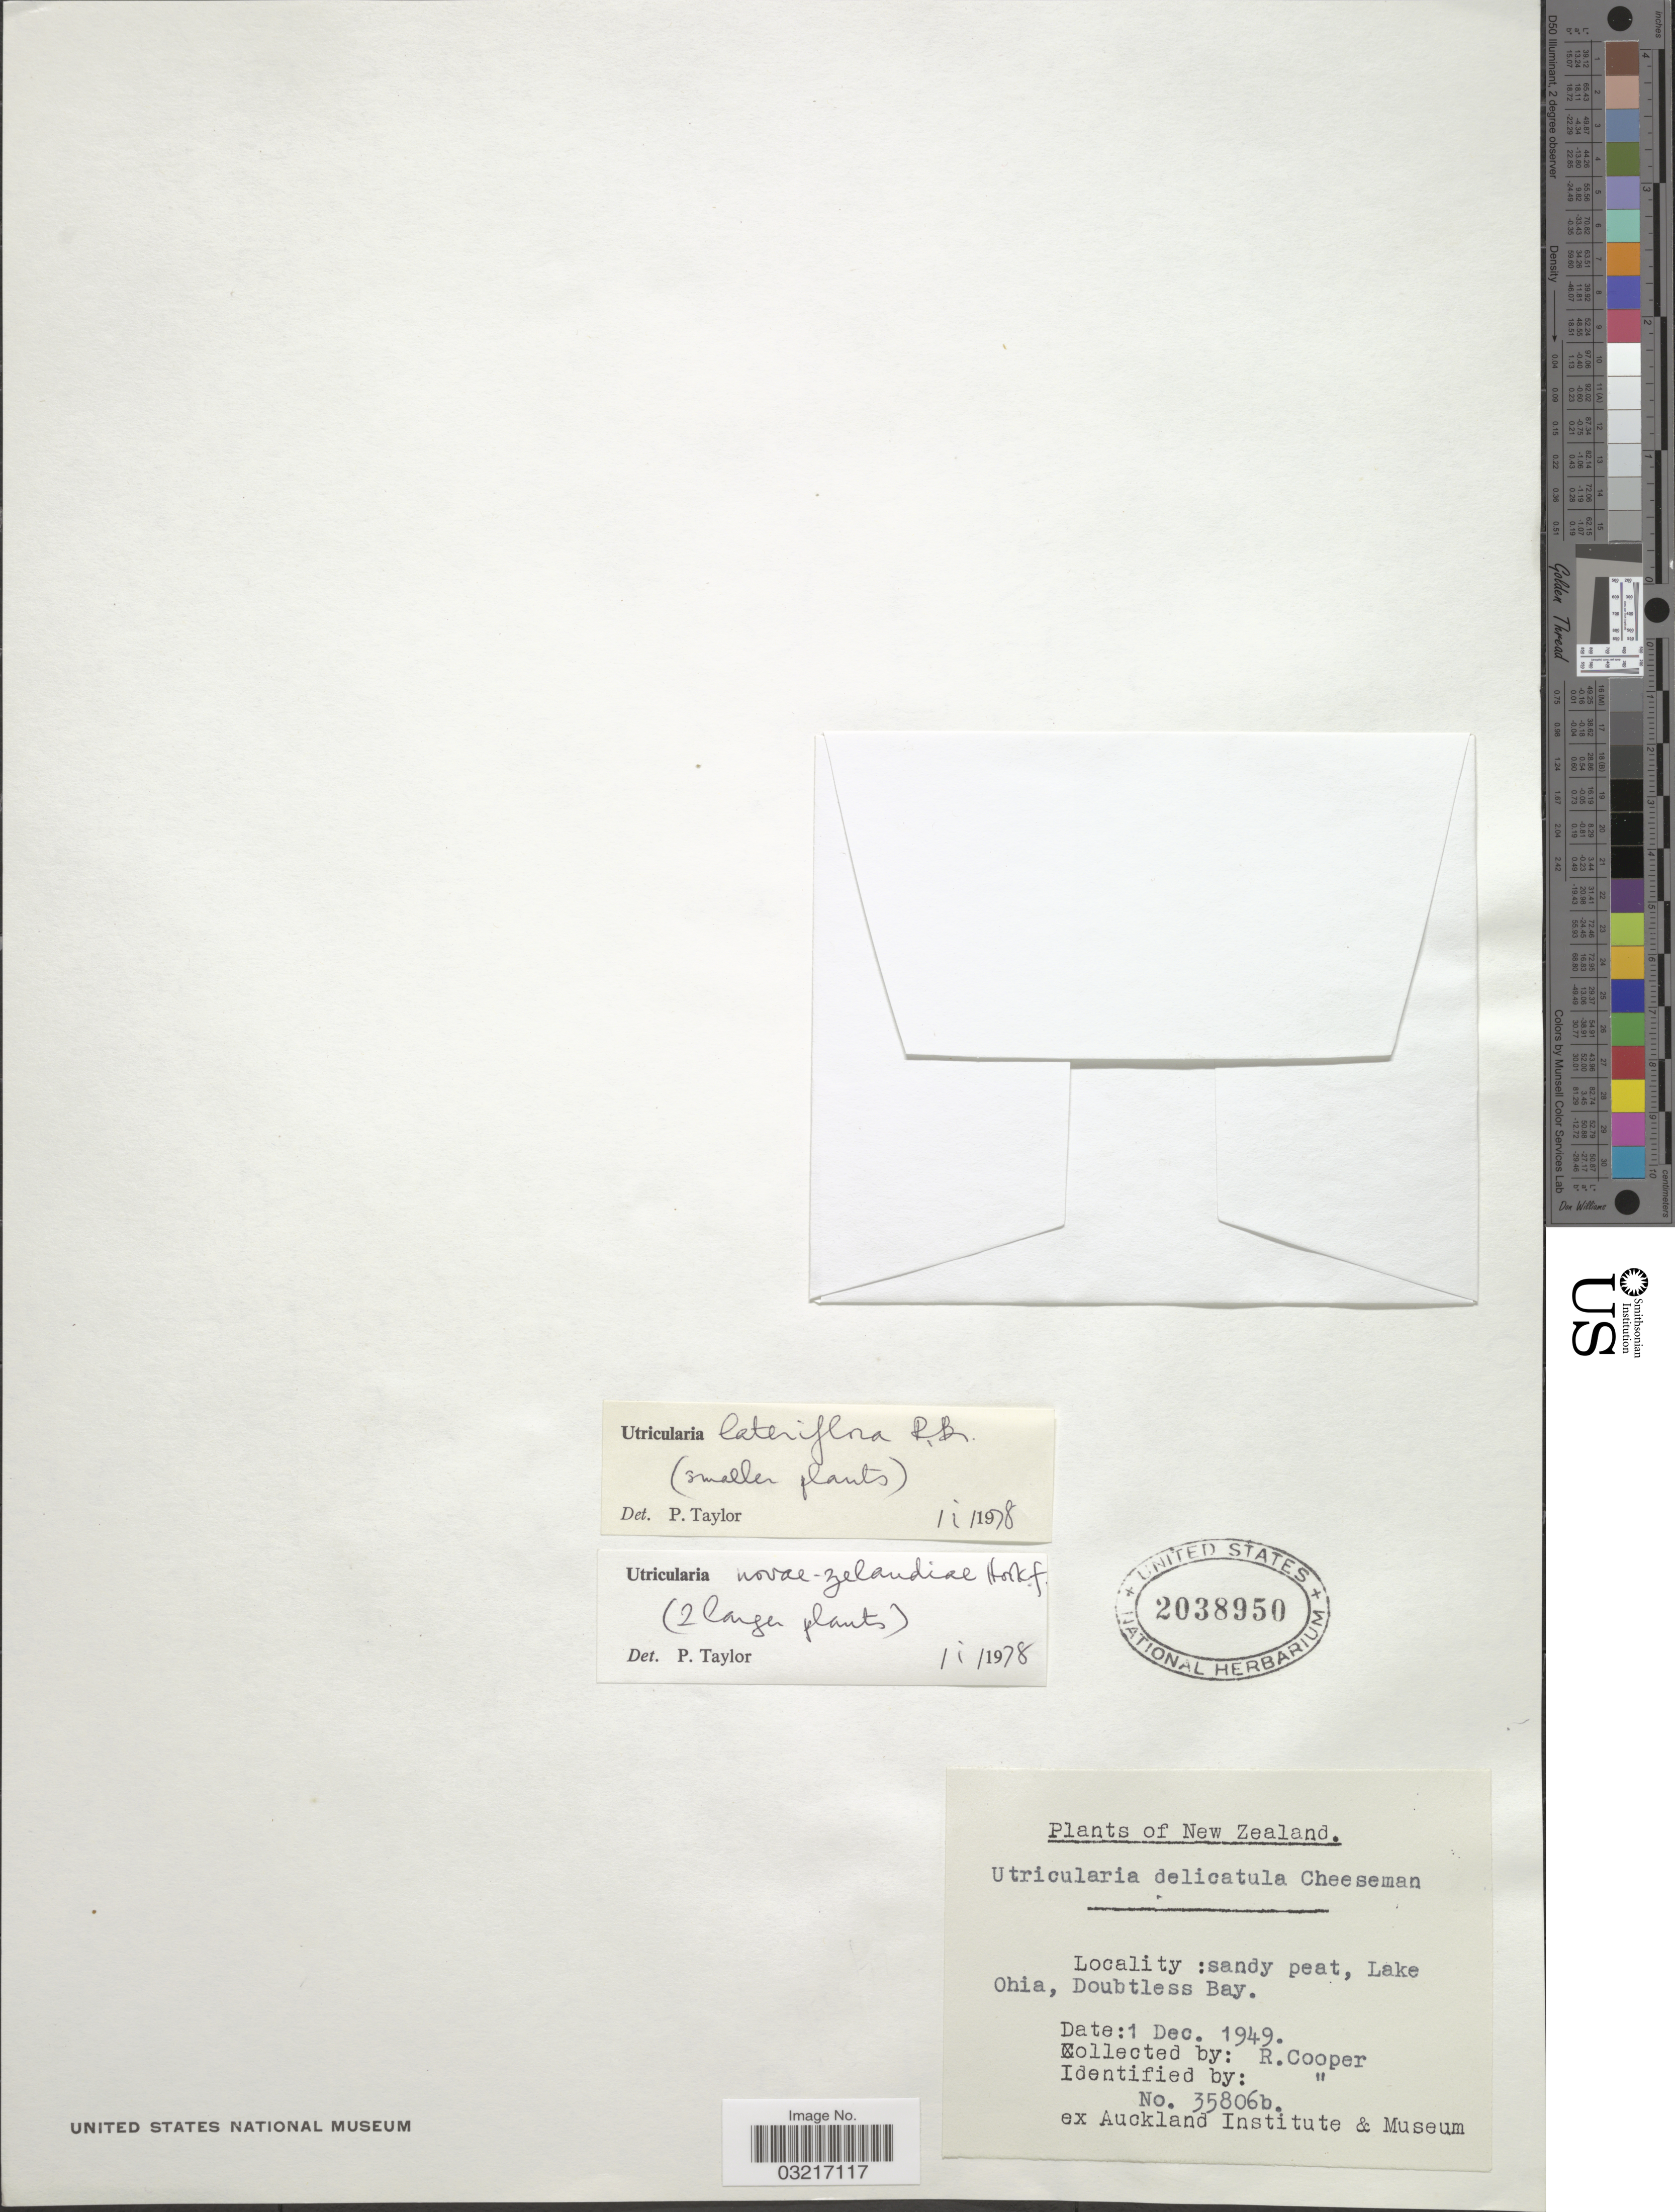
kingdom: Plantae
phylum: Tracheophyta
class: Magnoliopsida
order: Lamiales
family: Lentibulariaceae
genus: Utricularia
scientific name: Utricularia novae-zelandiae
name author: Hook. f.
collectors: R. Cooper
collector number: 35806b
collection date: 1949-12-01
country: New Zealand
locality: Lake Ohio, Doubtless Bay.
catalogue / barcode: US 2038950